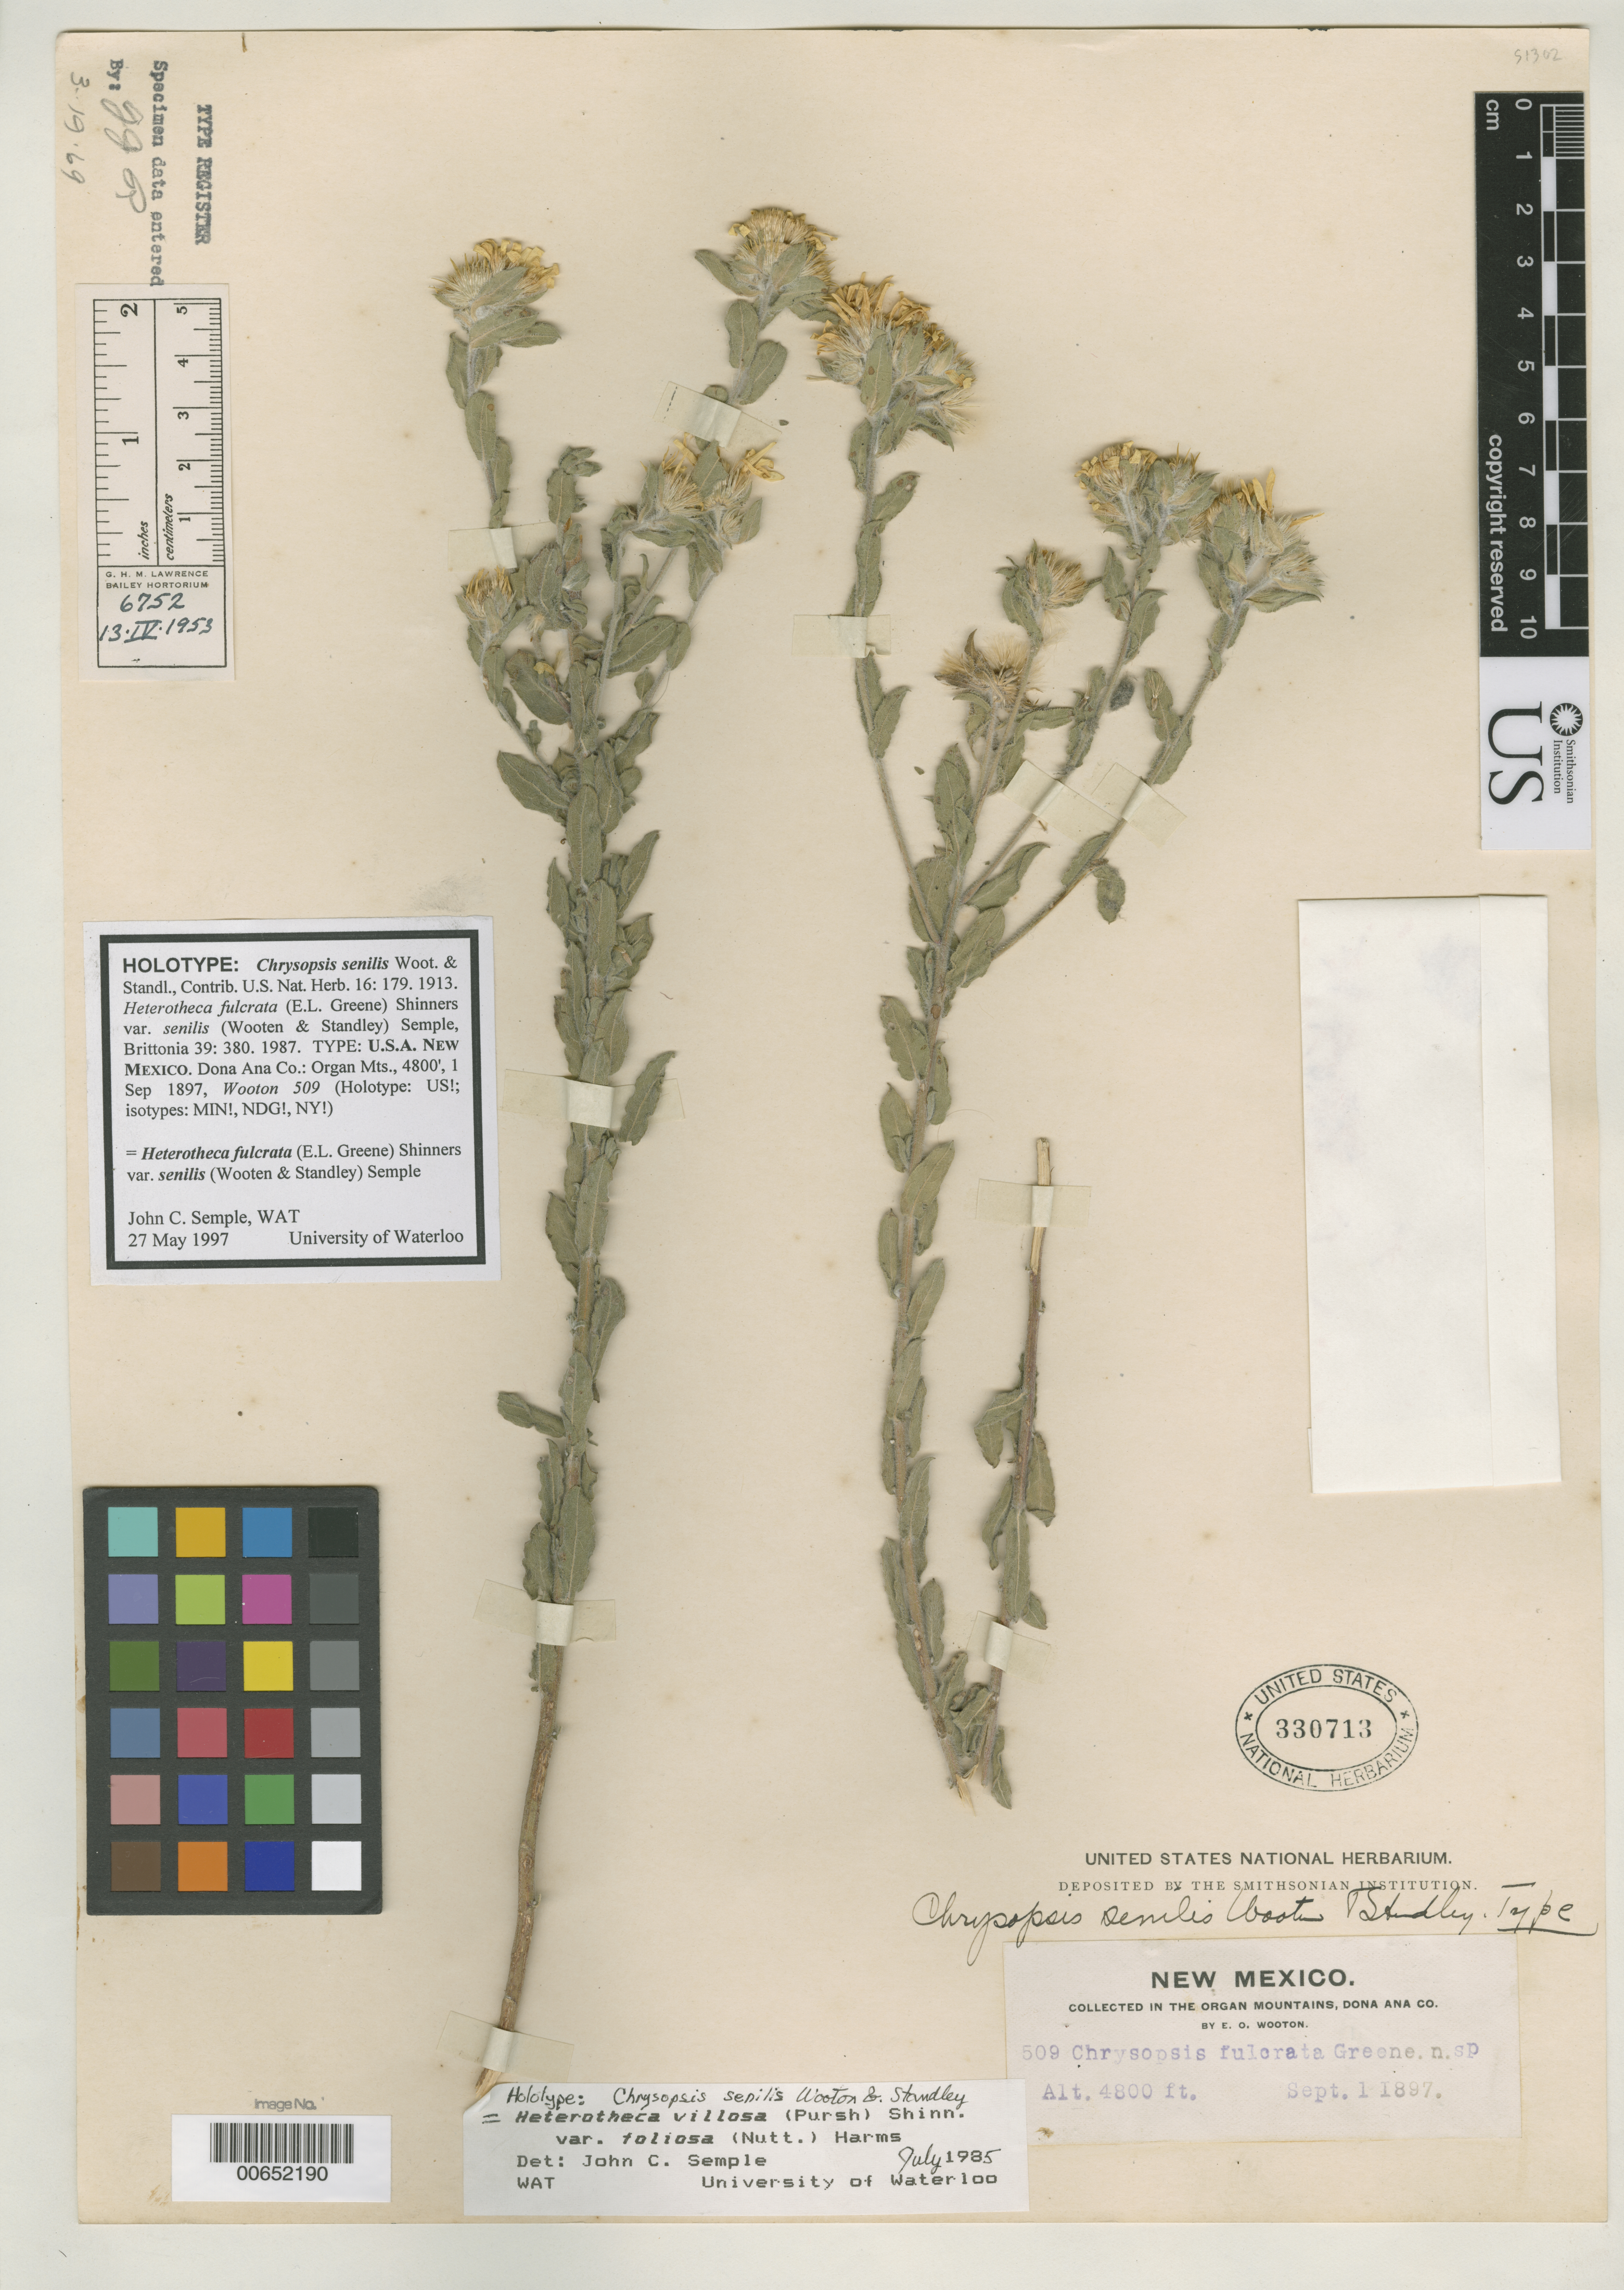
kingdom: Plantae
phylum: Tracheophyta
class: Magnoliopsida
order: Asterales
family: Asteraceae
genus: Chrysopsis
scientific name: Chrysopsis senilis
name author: Wooton & Standl.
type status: Holotype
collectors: E. O. Wooton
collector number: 509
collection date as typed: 01 Sep 1897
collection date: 1897-09-01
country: United States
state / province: New Mexico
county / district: Dona Ana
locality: Organ Mts.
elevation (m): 1440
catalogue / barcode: US 330713